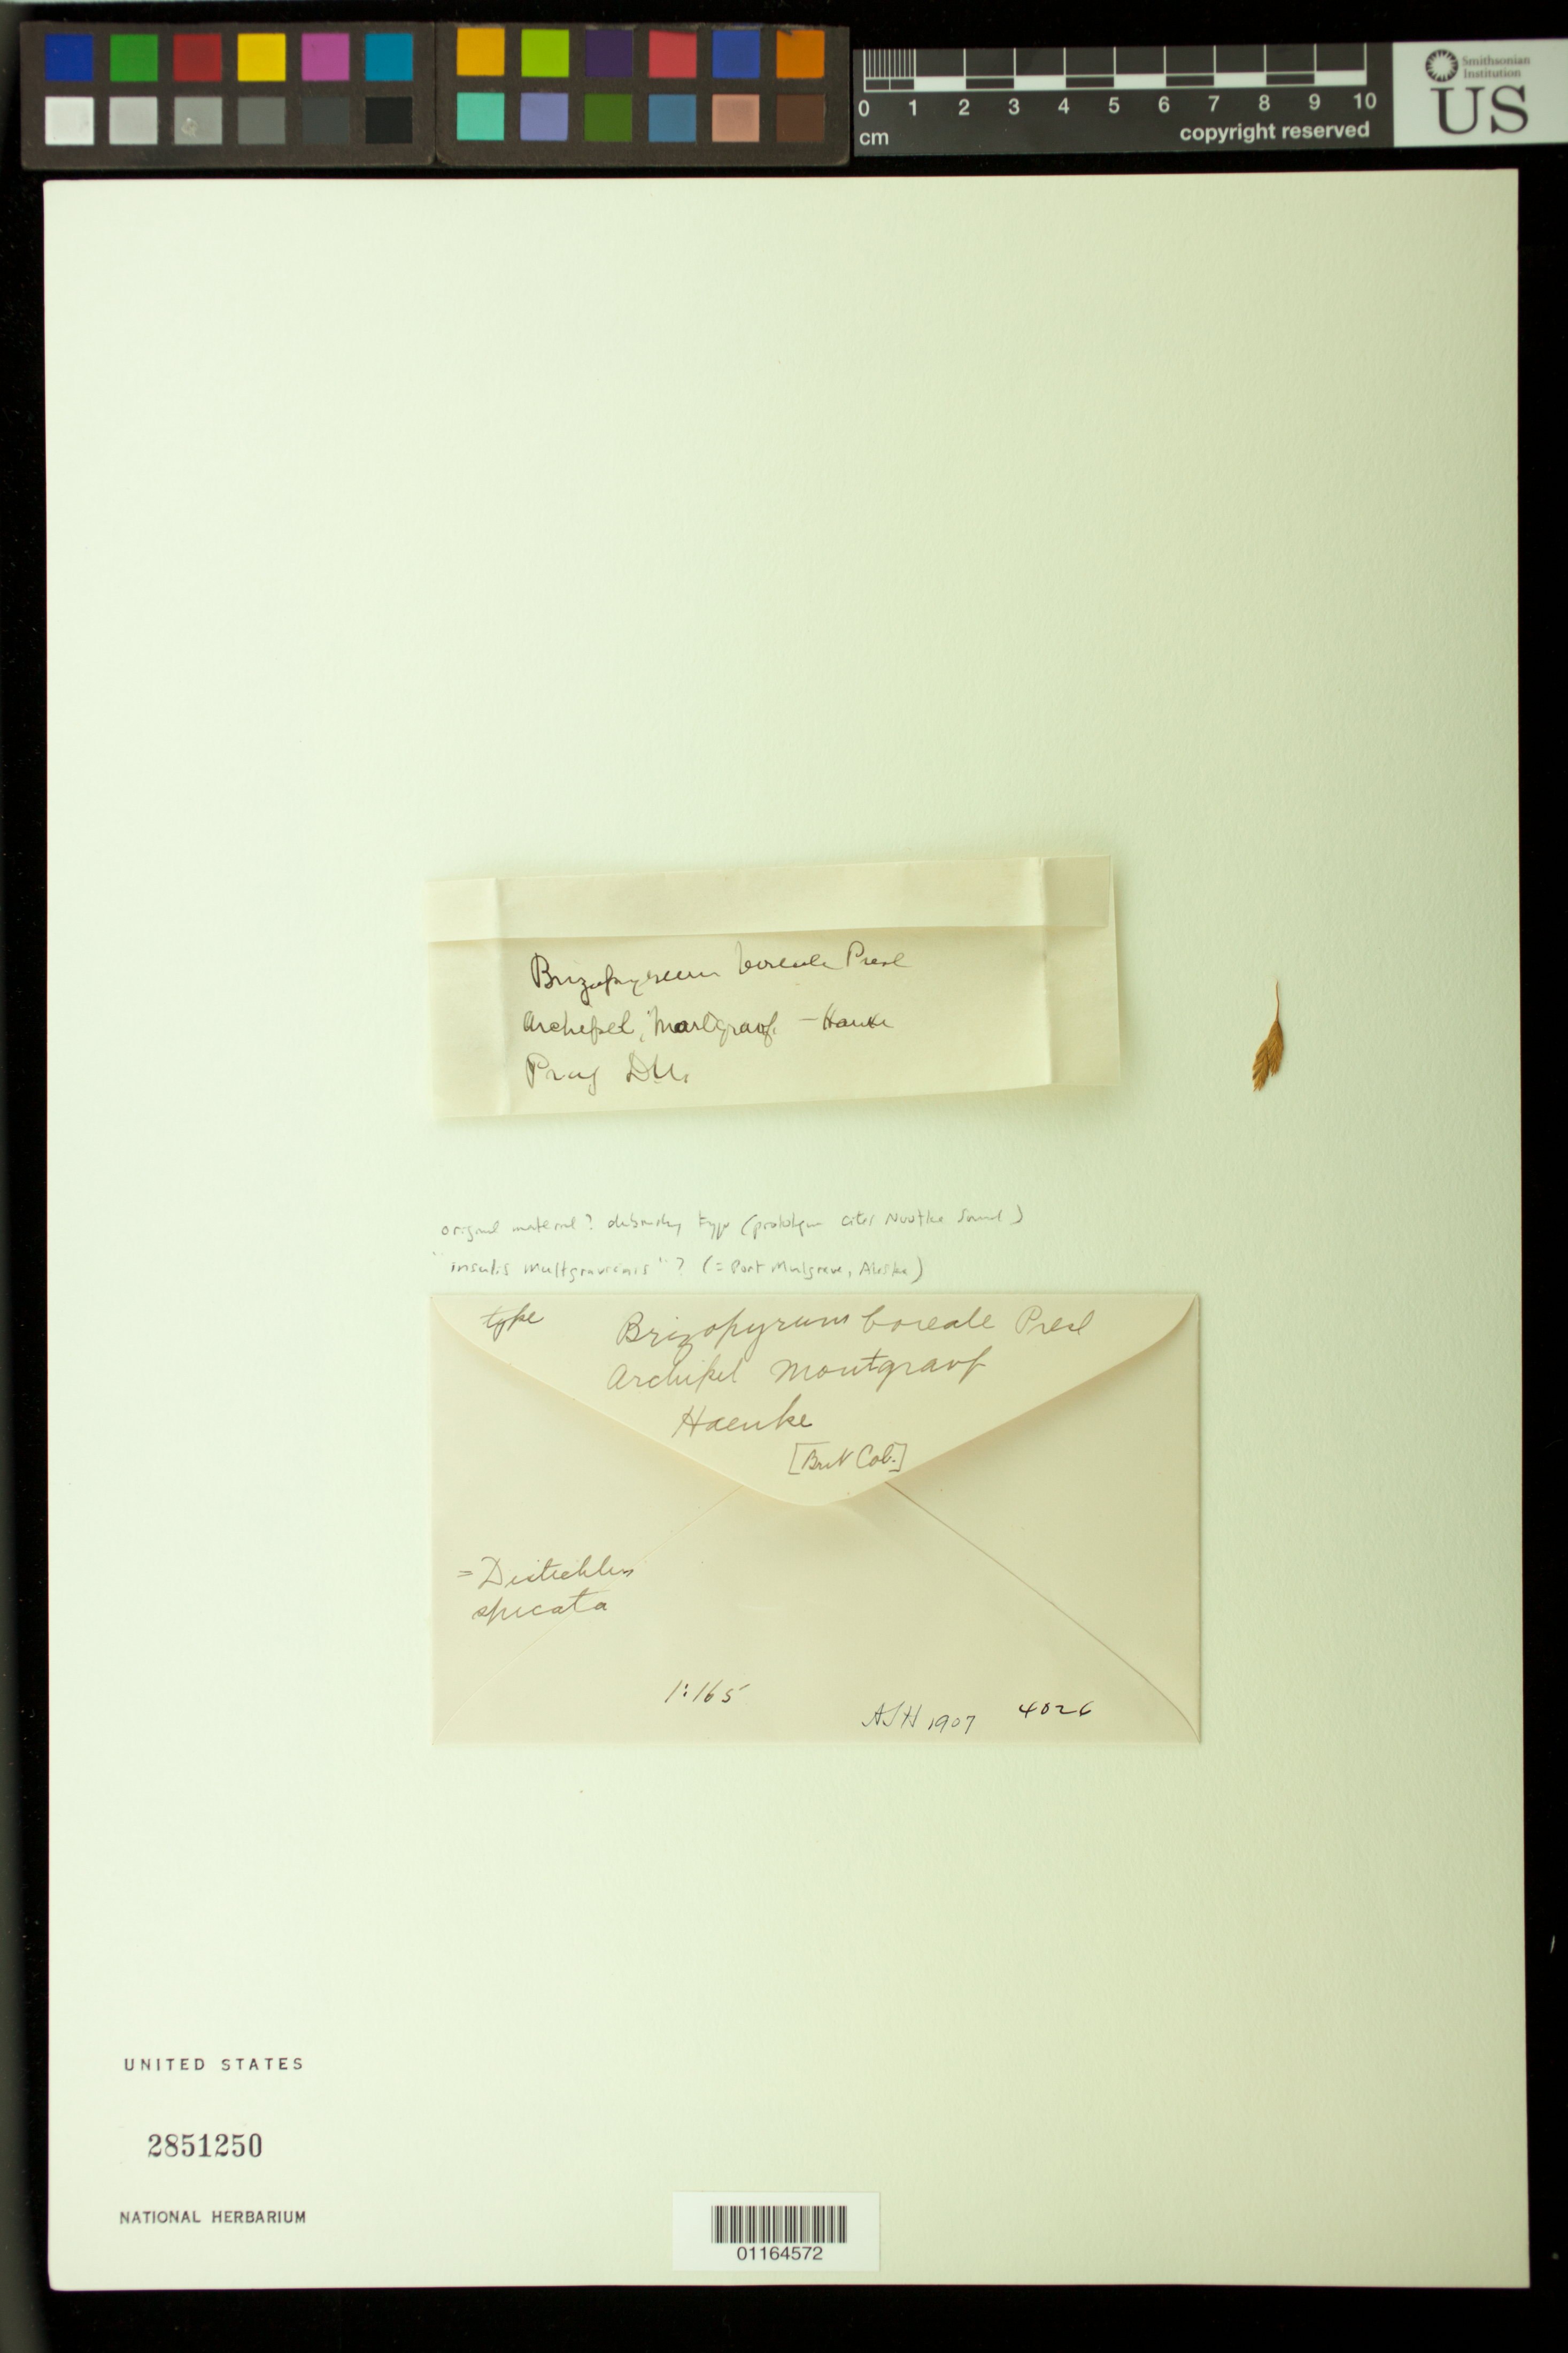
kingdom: Plantae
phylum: Tracheophyta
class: Liliopsida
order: Poales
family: Poaceae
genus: Brizopyrum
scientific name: Brizopyrum boreale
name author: J. Presl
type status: Possible Type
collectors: T. P. X. Haenke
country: United States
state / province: Alaska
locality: Archipel. Montgravf (?)/Mulgrav. [insulis Multgravianis, Mulgrave islands in Port Mulgrave, now Yakutat Bay?]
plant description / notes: Fragmentary material of type (?) specimen, ex herb. unknown (Prague?). Possibly original material, but dubiously a type. Protologue cites Nootka Sound as locality; locality "Archipel. Montgravf" as written in note on fragment envelope probably mis-transcribed from Prague label, "archipel. moulgravf." (?) also cited as "insulis Multgravianis" [Mulgrave islands or archipelago], apparently in or near Port Mulgrave [now Yakutat Bay], Alaska. where Haenke is known to have collected.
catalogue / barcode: US 2851250